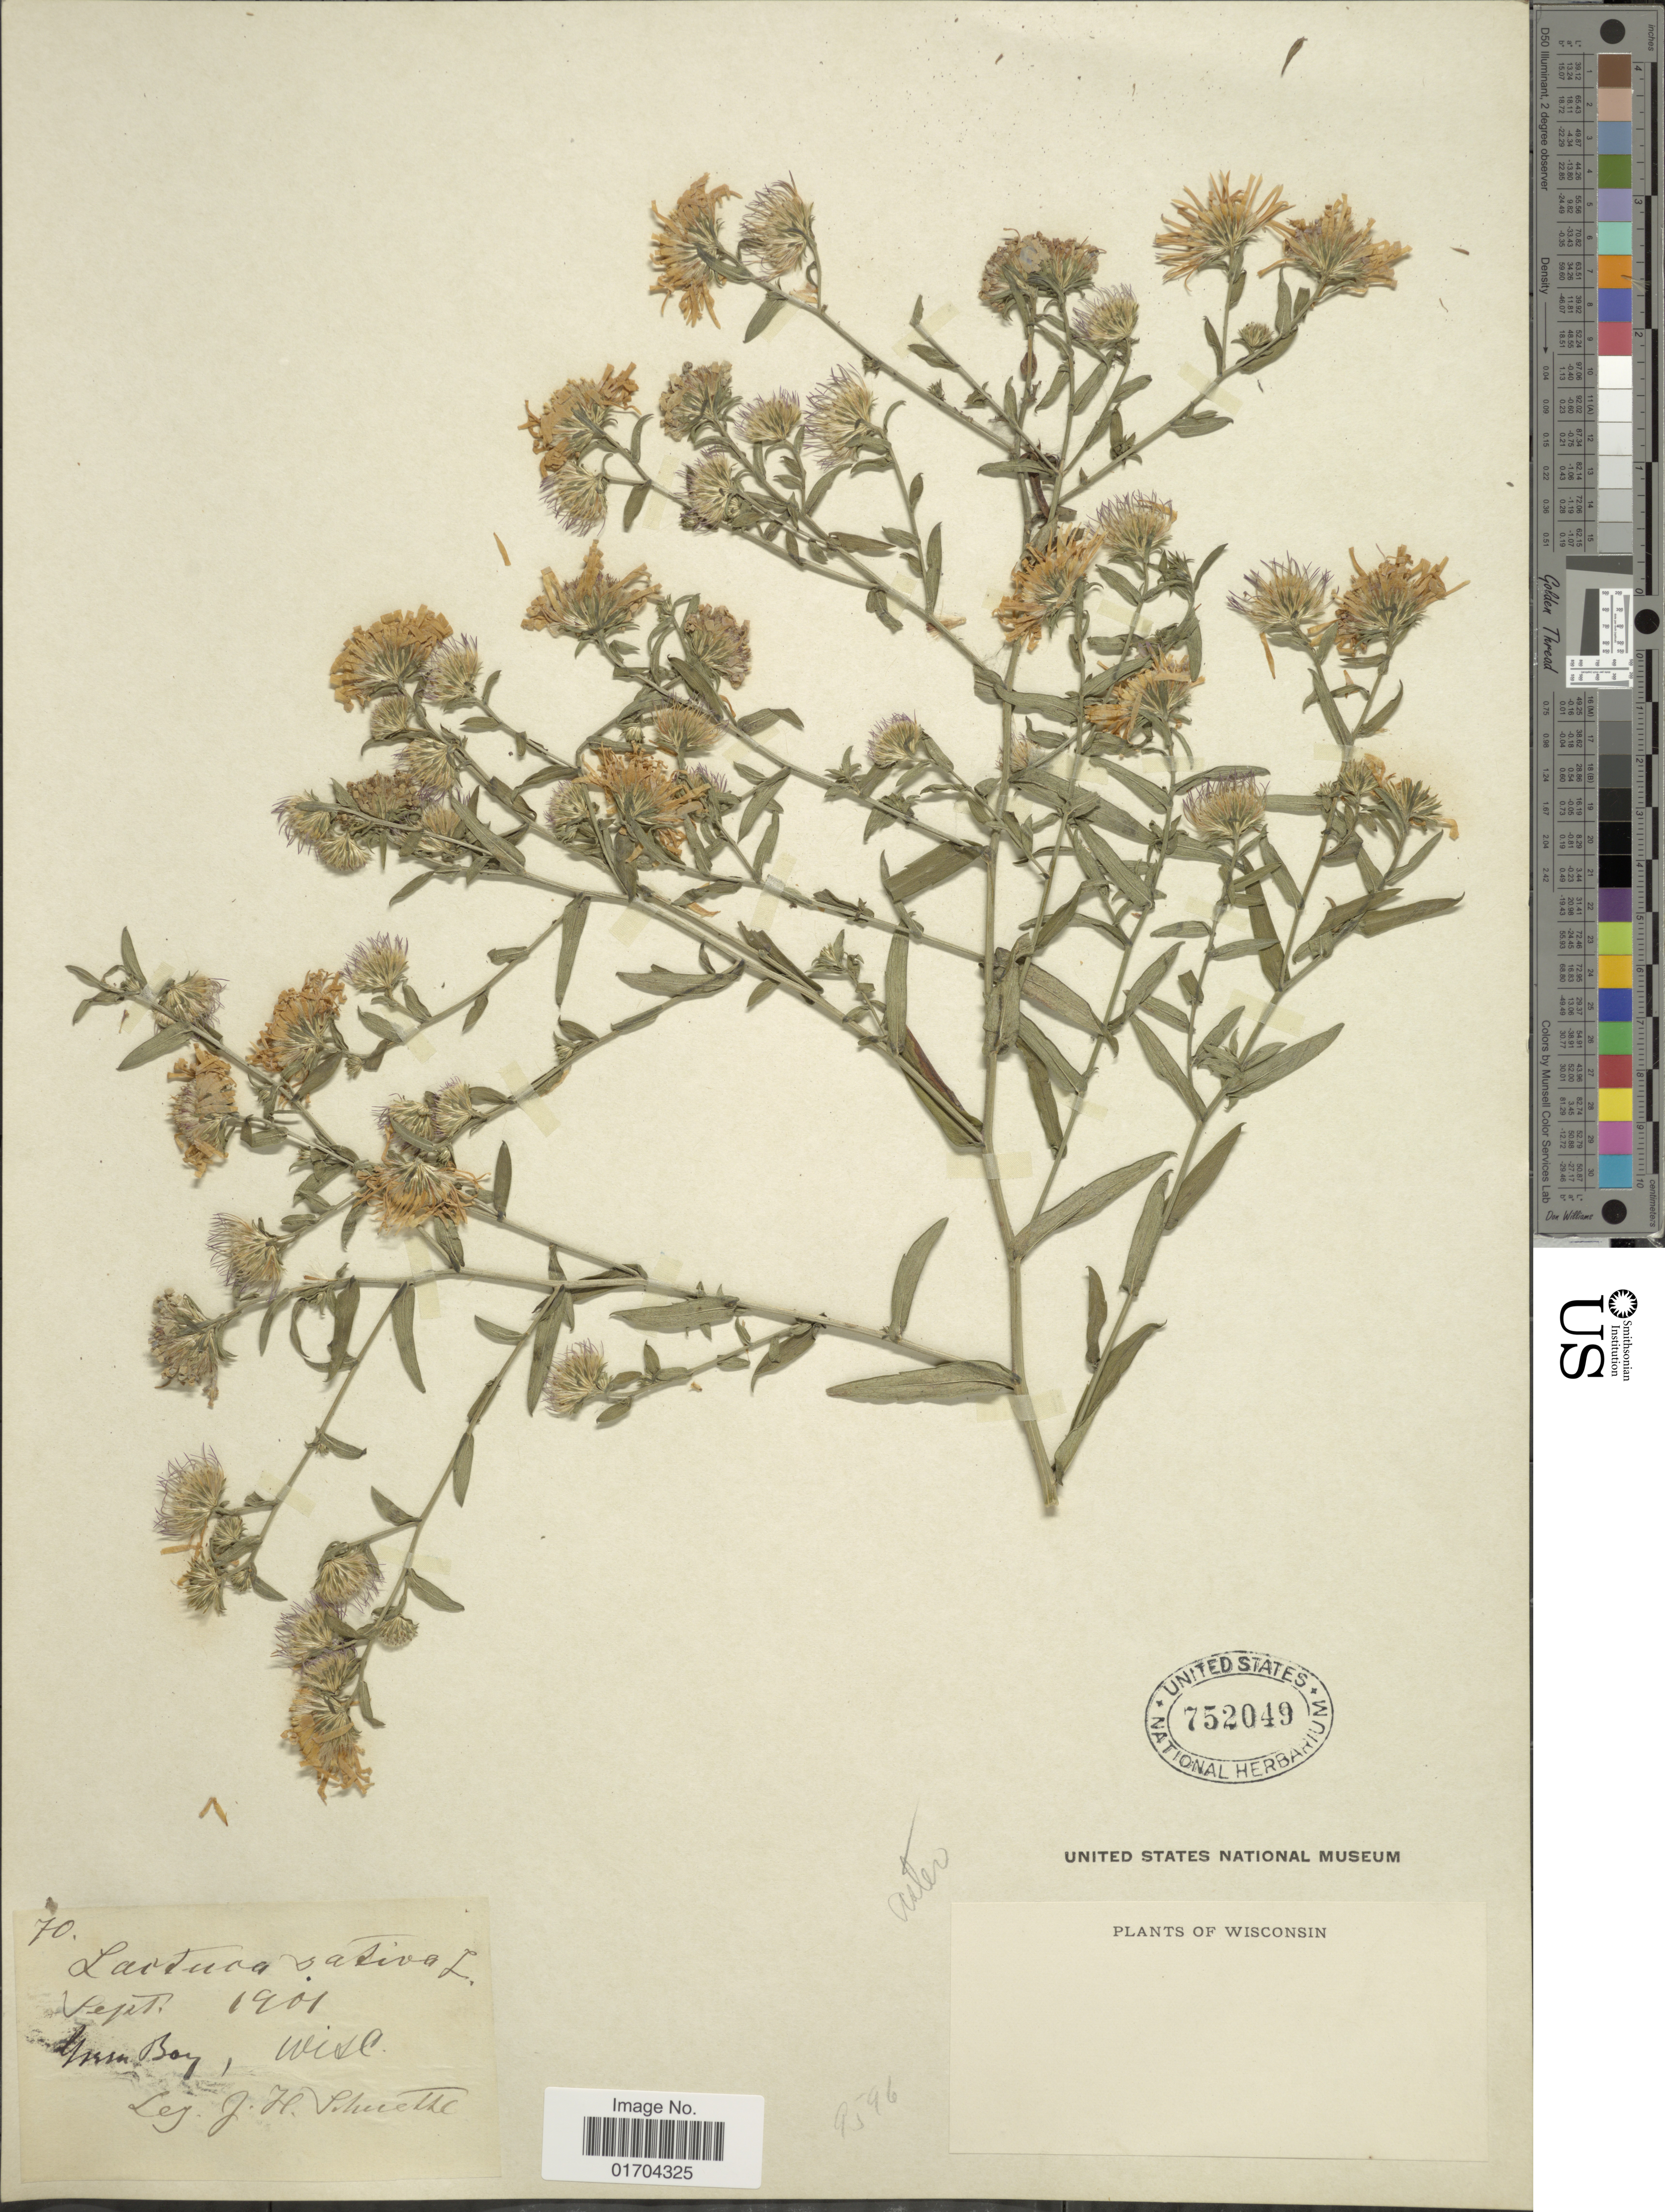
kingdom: Plantae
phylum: Tracheophyta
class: Magnoliopsida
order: Asterales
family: Asteraceae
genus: Symphyotrichum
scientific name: Symphyotrichum sp.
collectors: J. H. Schuette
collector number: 80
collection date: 1901-09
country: United States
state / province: Wisconsin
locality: Green Bay.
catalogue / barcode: US 752049